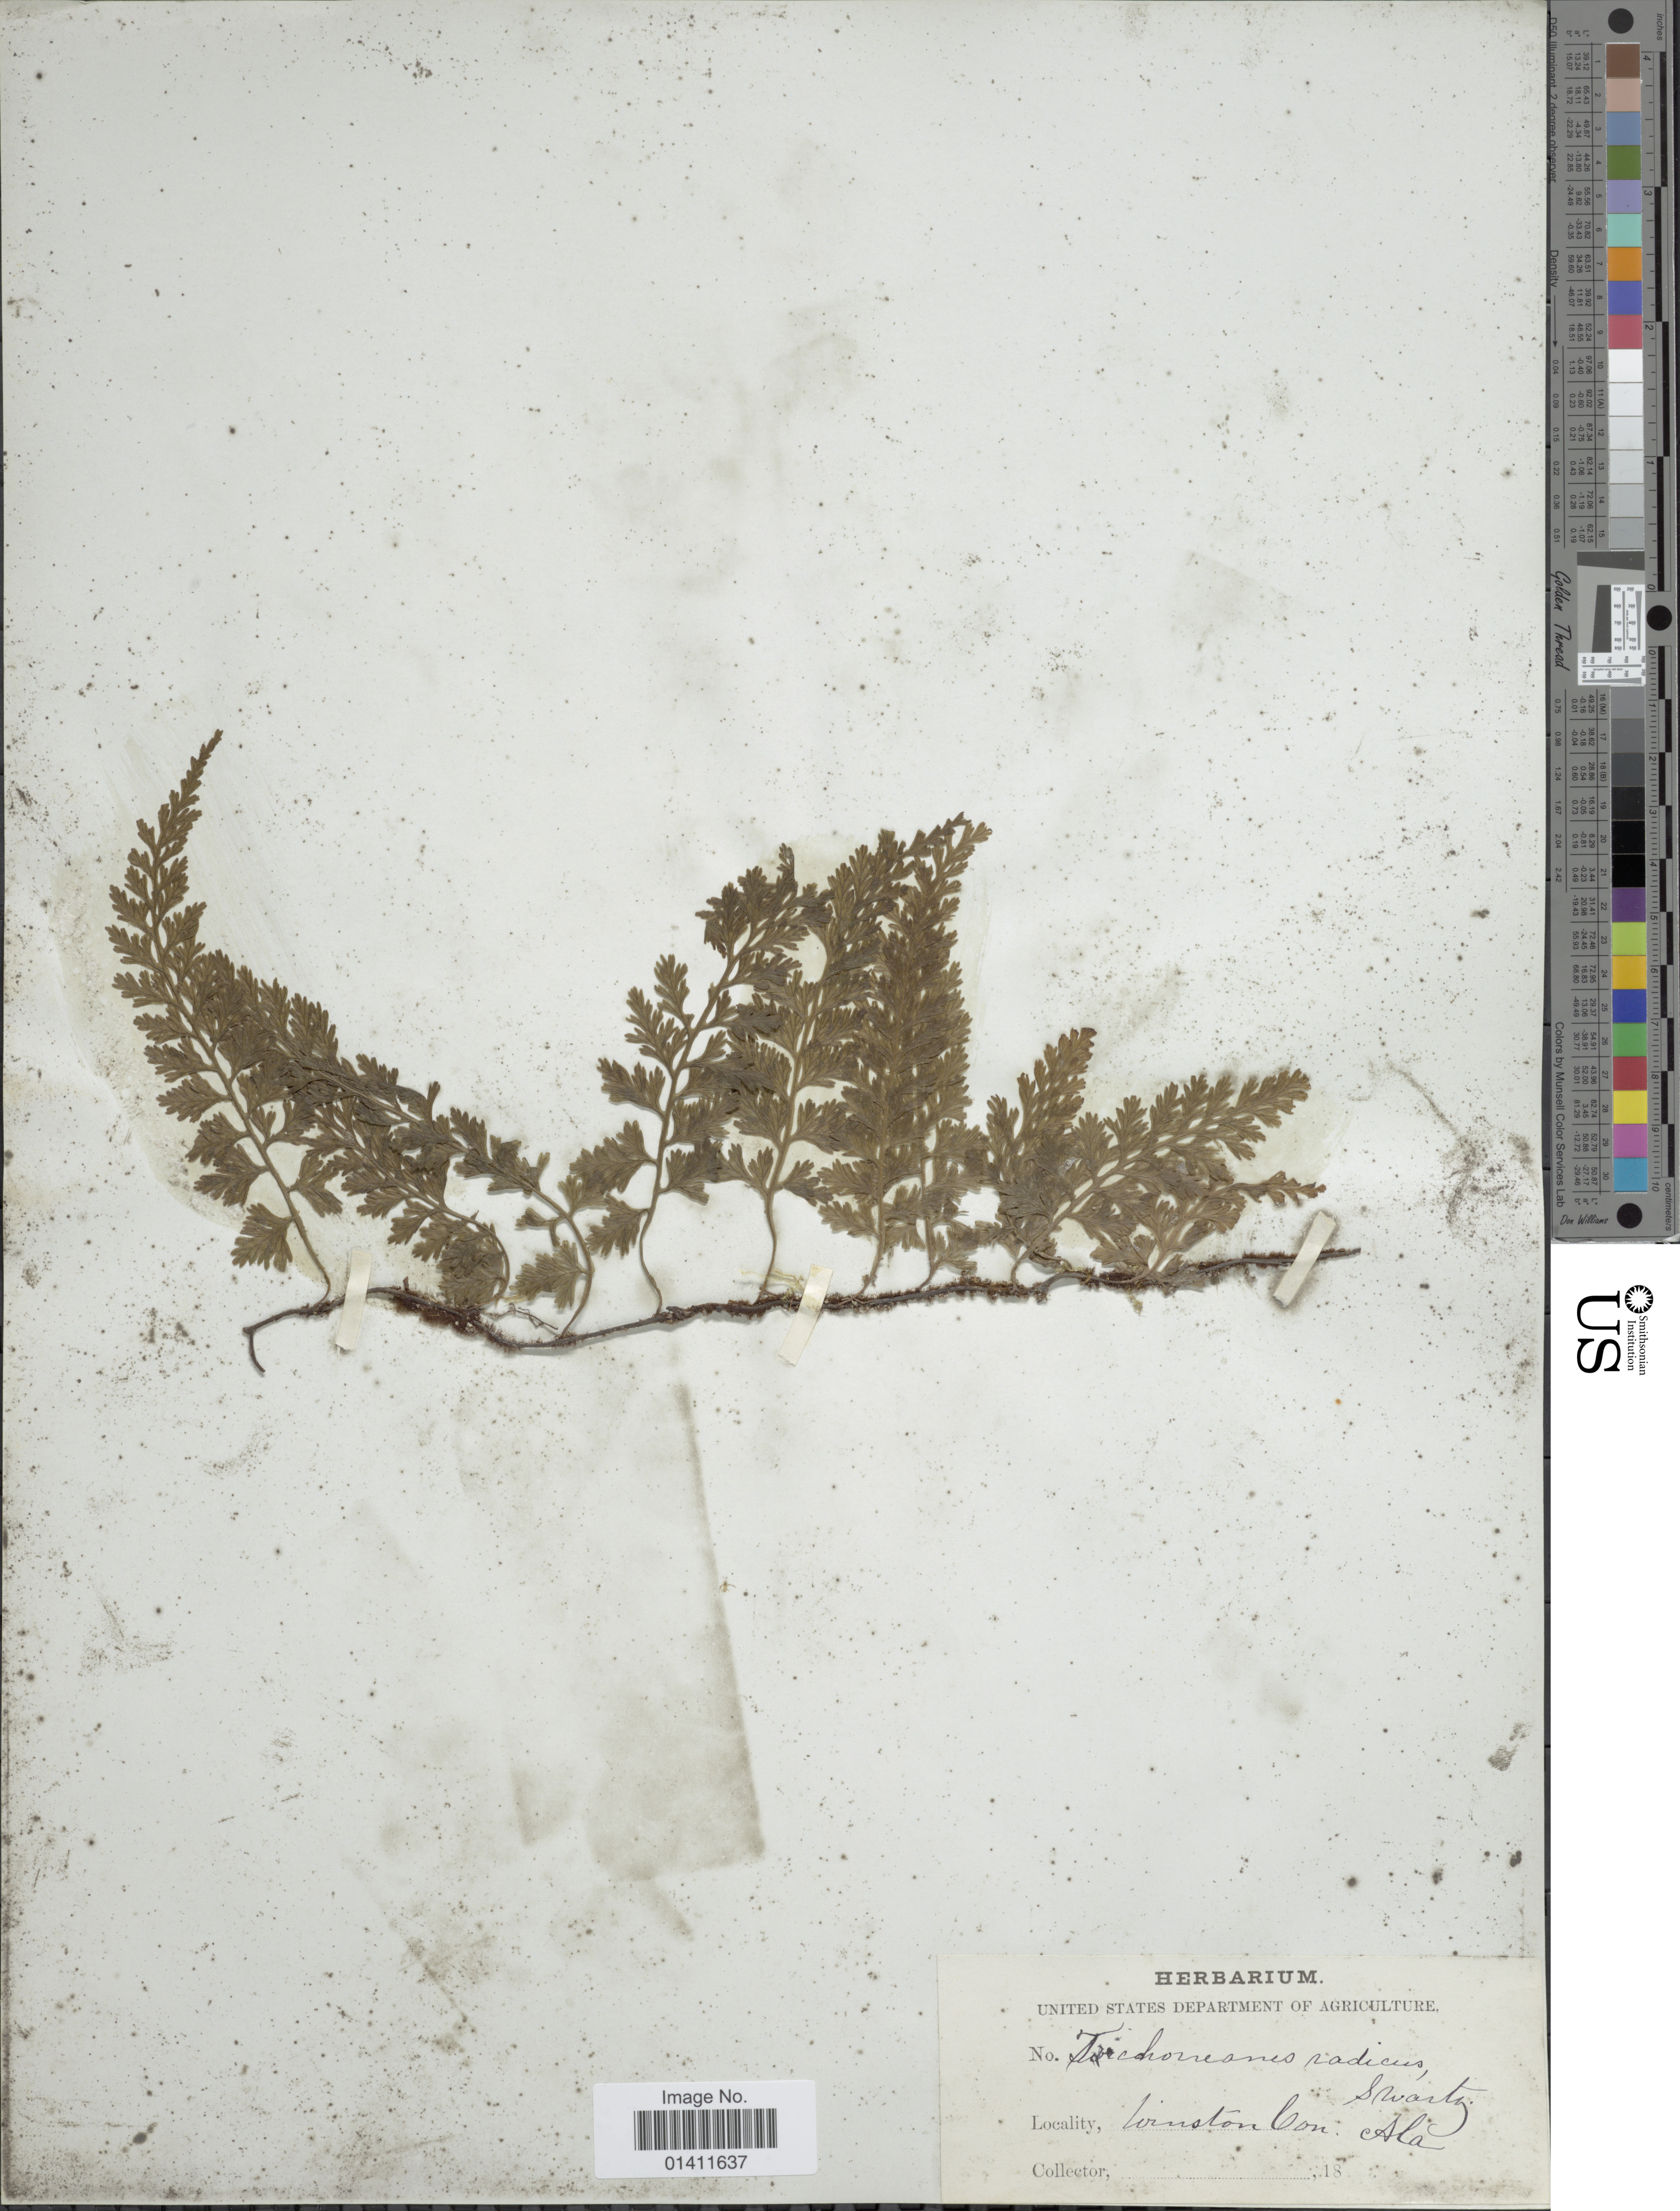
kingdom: Plantae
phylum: Tracheophyta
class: Polypodiopsida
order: Hymenophyllales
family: Hymenophyllaceae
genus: Vandenboschia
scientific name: Vandenboschia boschiana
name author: (J.W. Sturm ex Bosch) Ebihara & K. Iwats.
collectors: United States Department of Agriculture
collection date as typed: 18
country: United States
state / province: Alabama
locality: Winston Con. Ala.